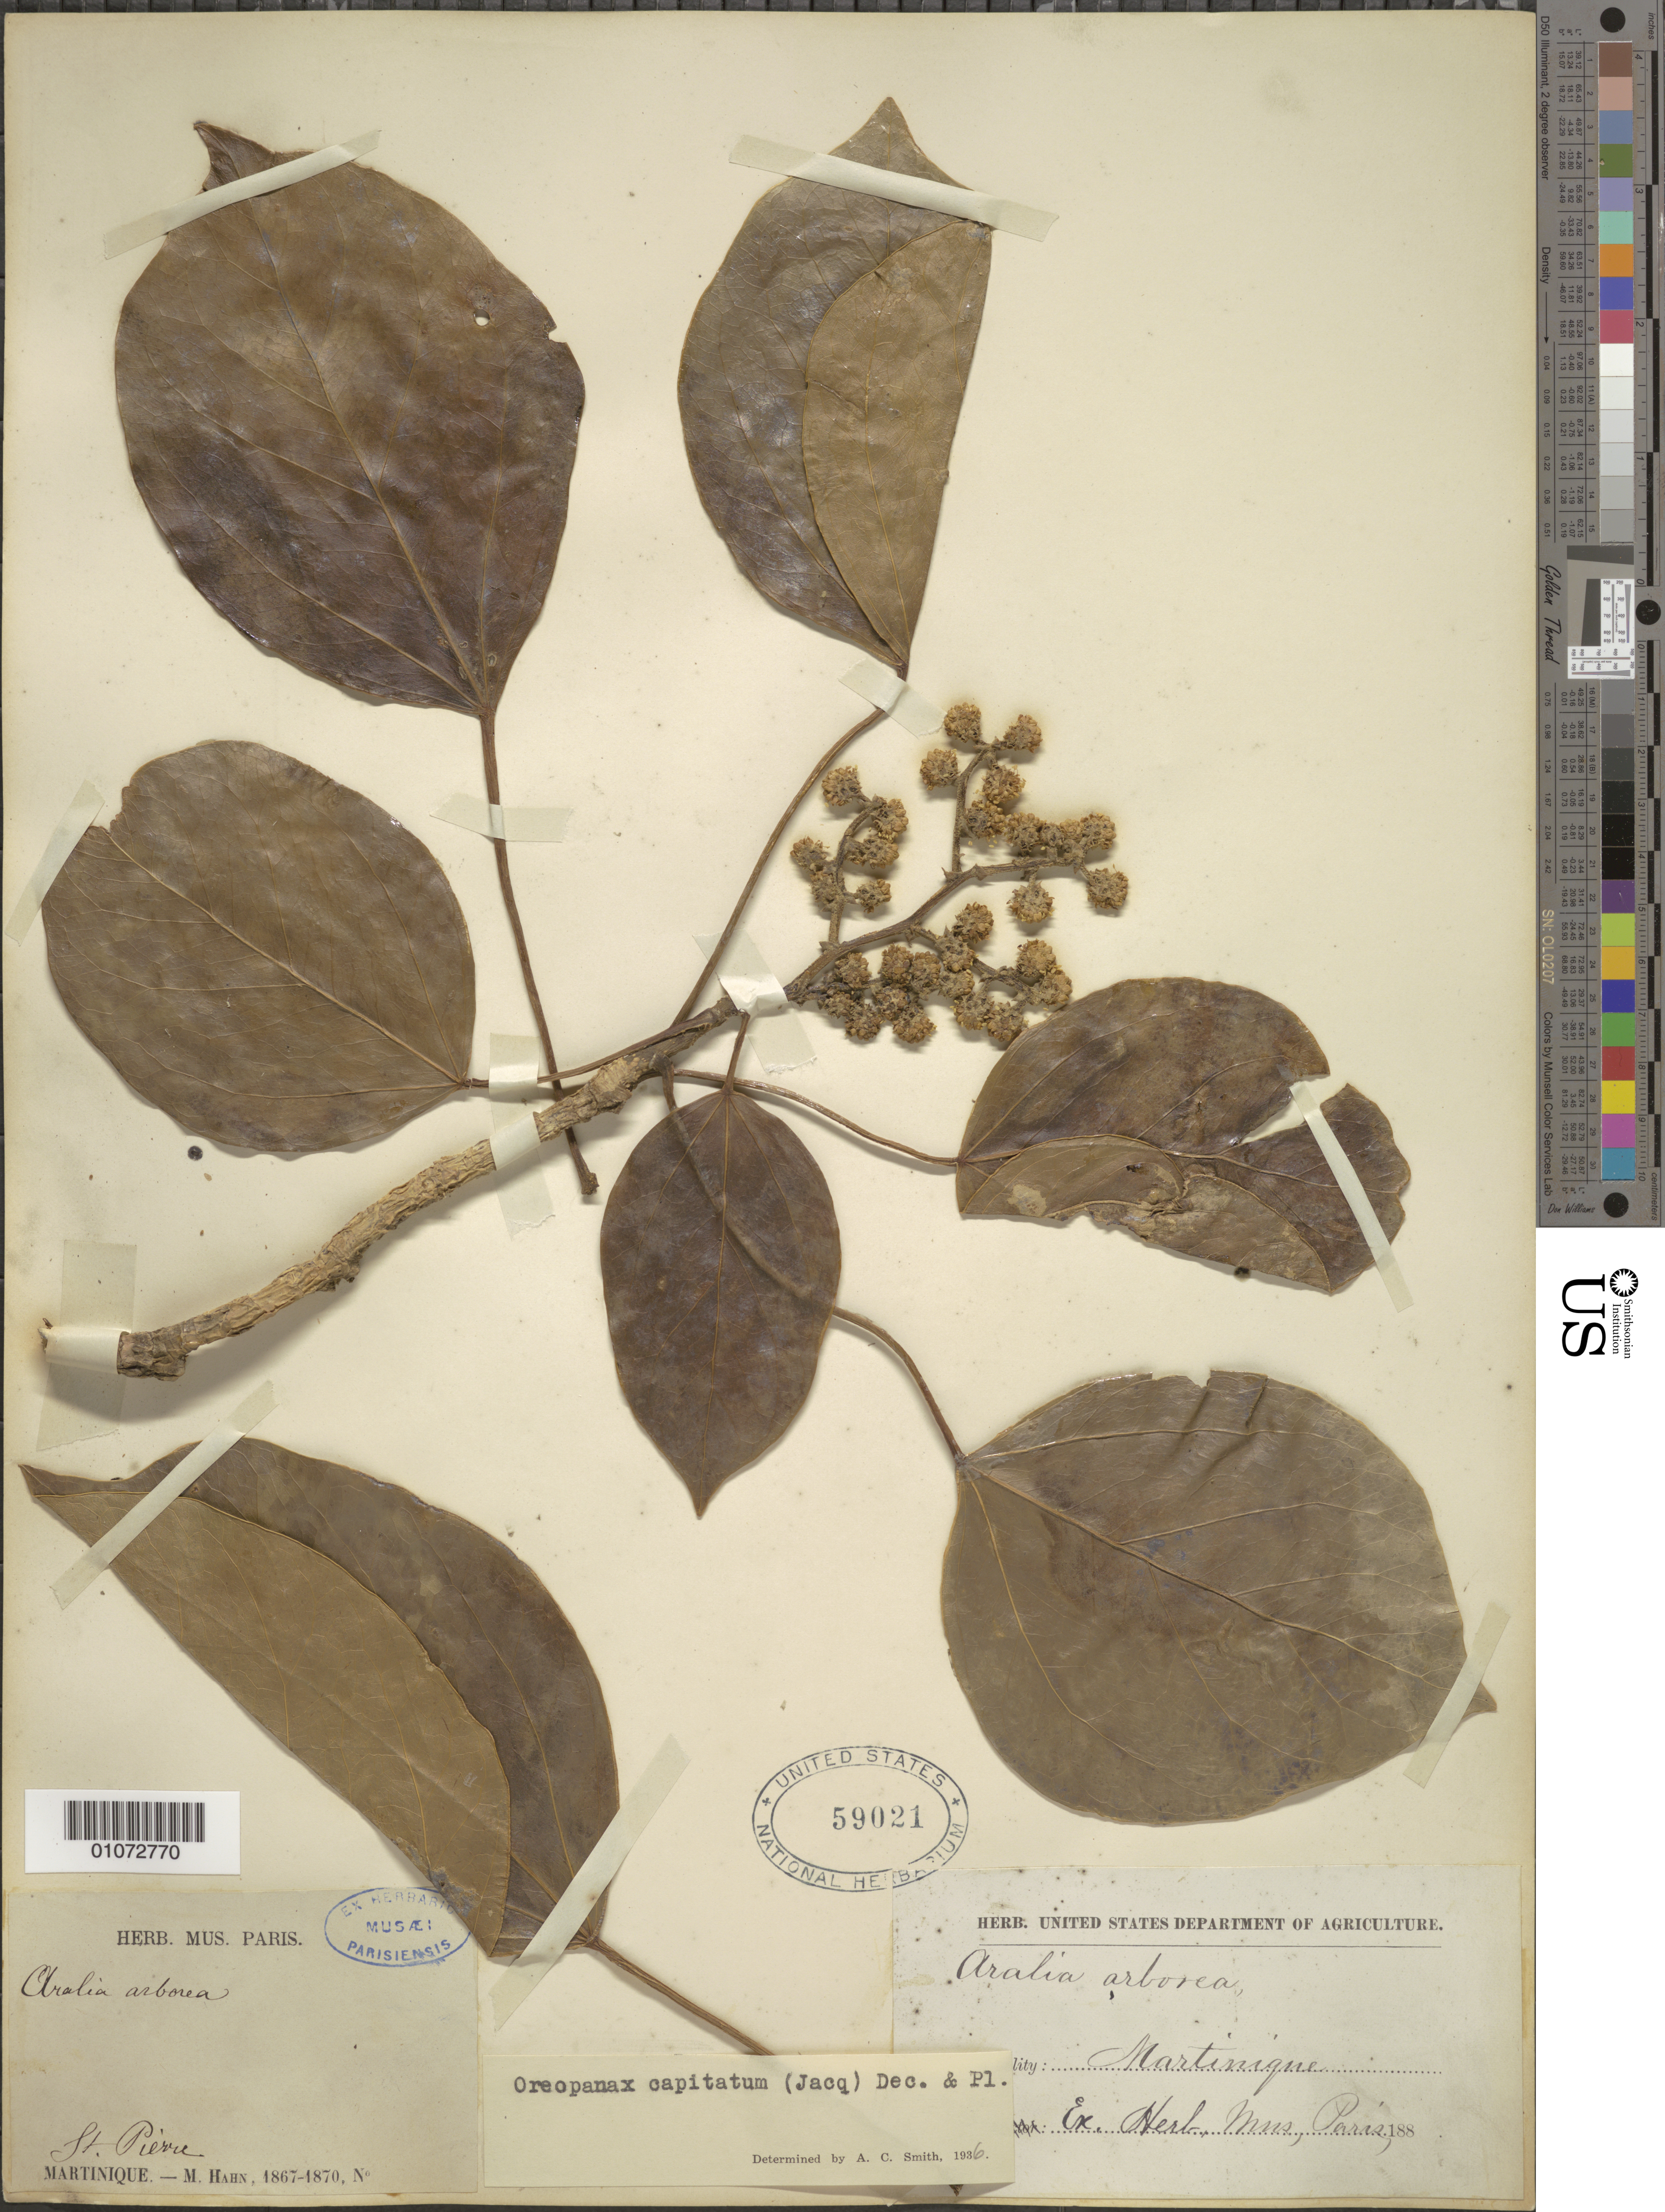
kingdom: Plantae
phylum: Tracheophyta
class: Magnoliopsida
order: Apiales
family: Araliaceae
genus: Oreopanax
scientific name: Oreopanax capitatus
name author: (Jacq.) Decne. & Planch.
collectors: M. Hahn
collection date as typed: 01 Jan 1867 to 31 Dec 1870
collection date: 1867-01-01/1870-12-31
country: Martinique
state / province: Saint-Pierre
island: Martinique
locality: St. Pierre.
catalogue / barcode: US 59021